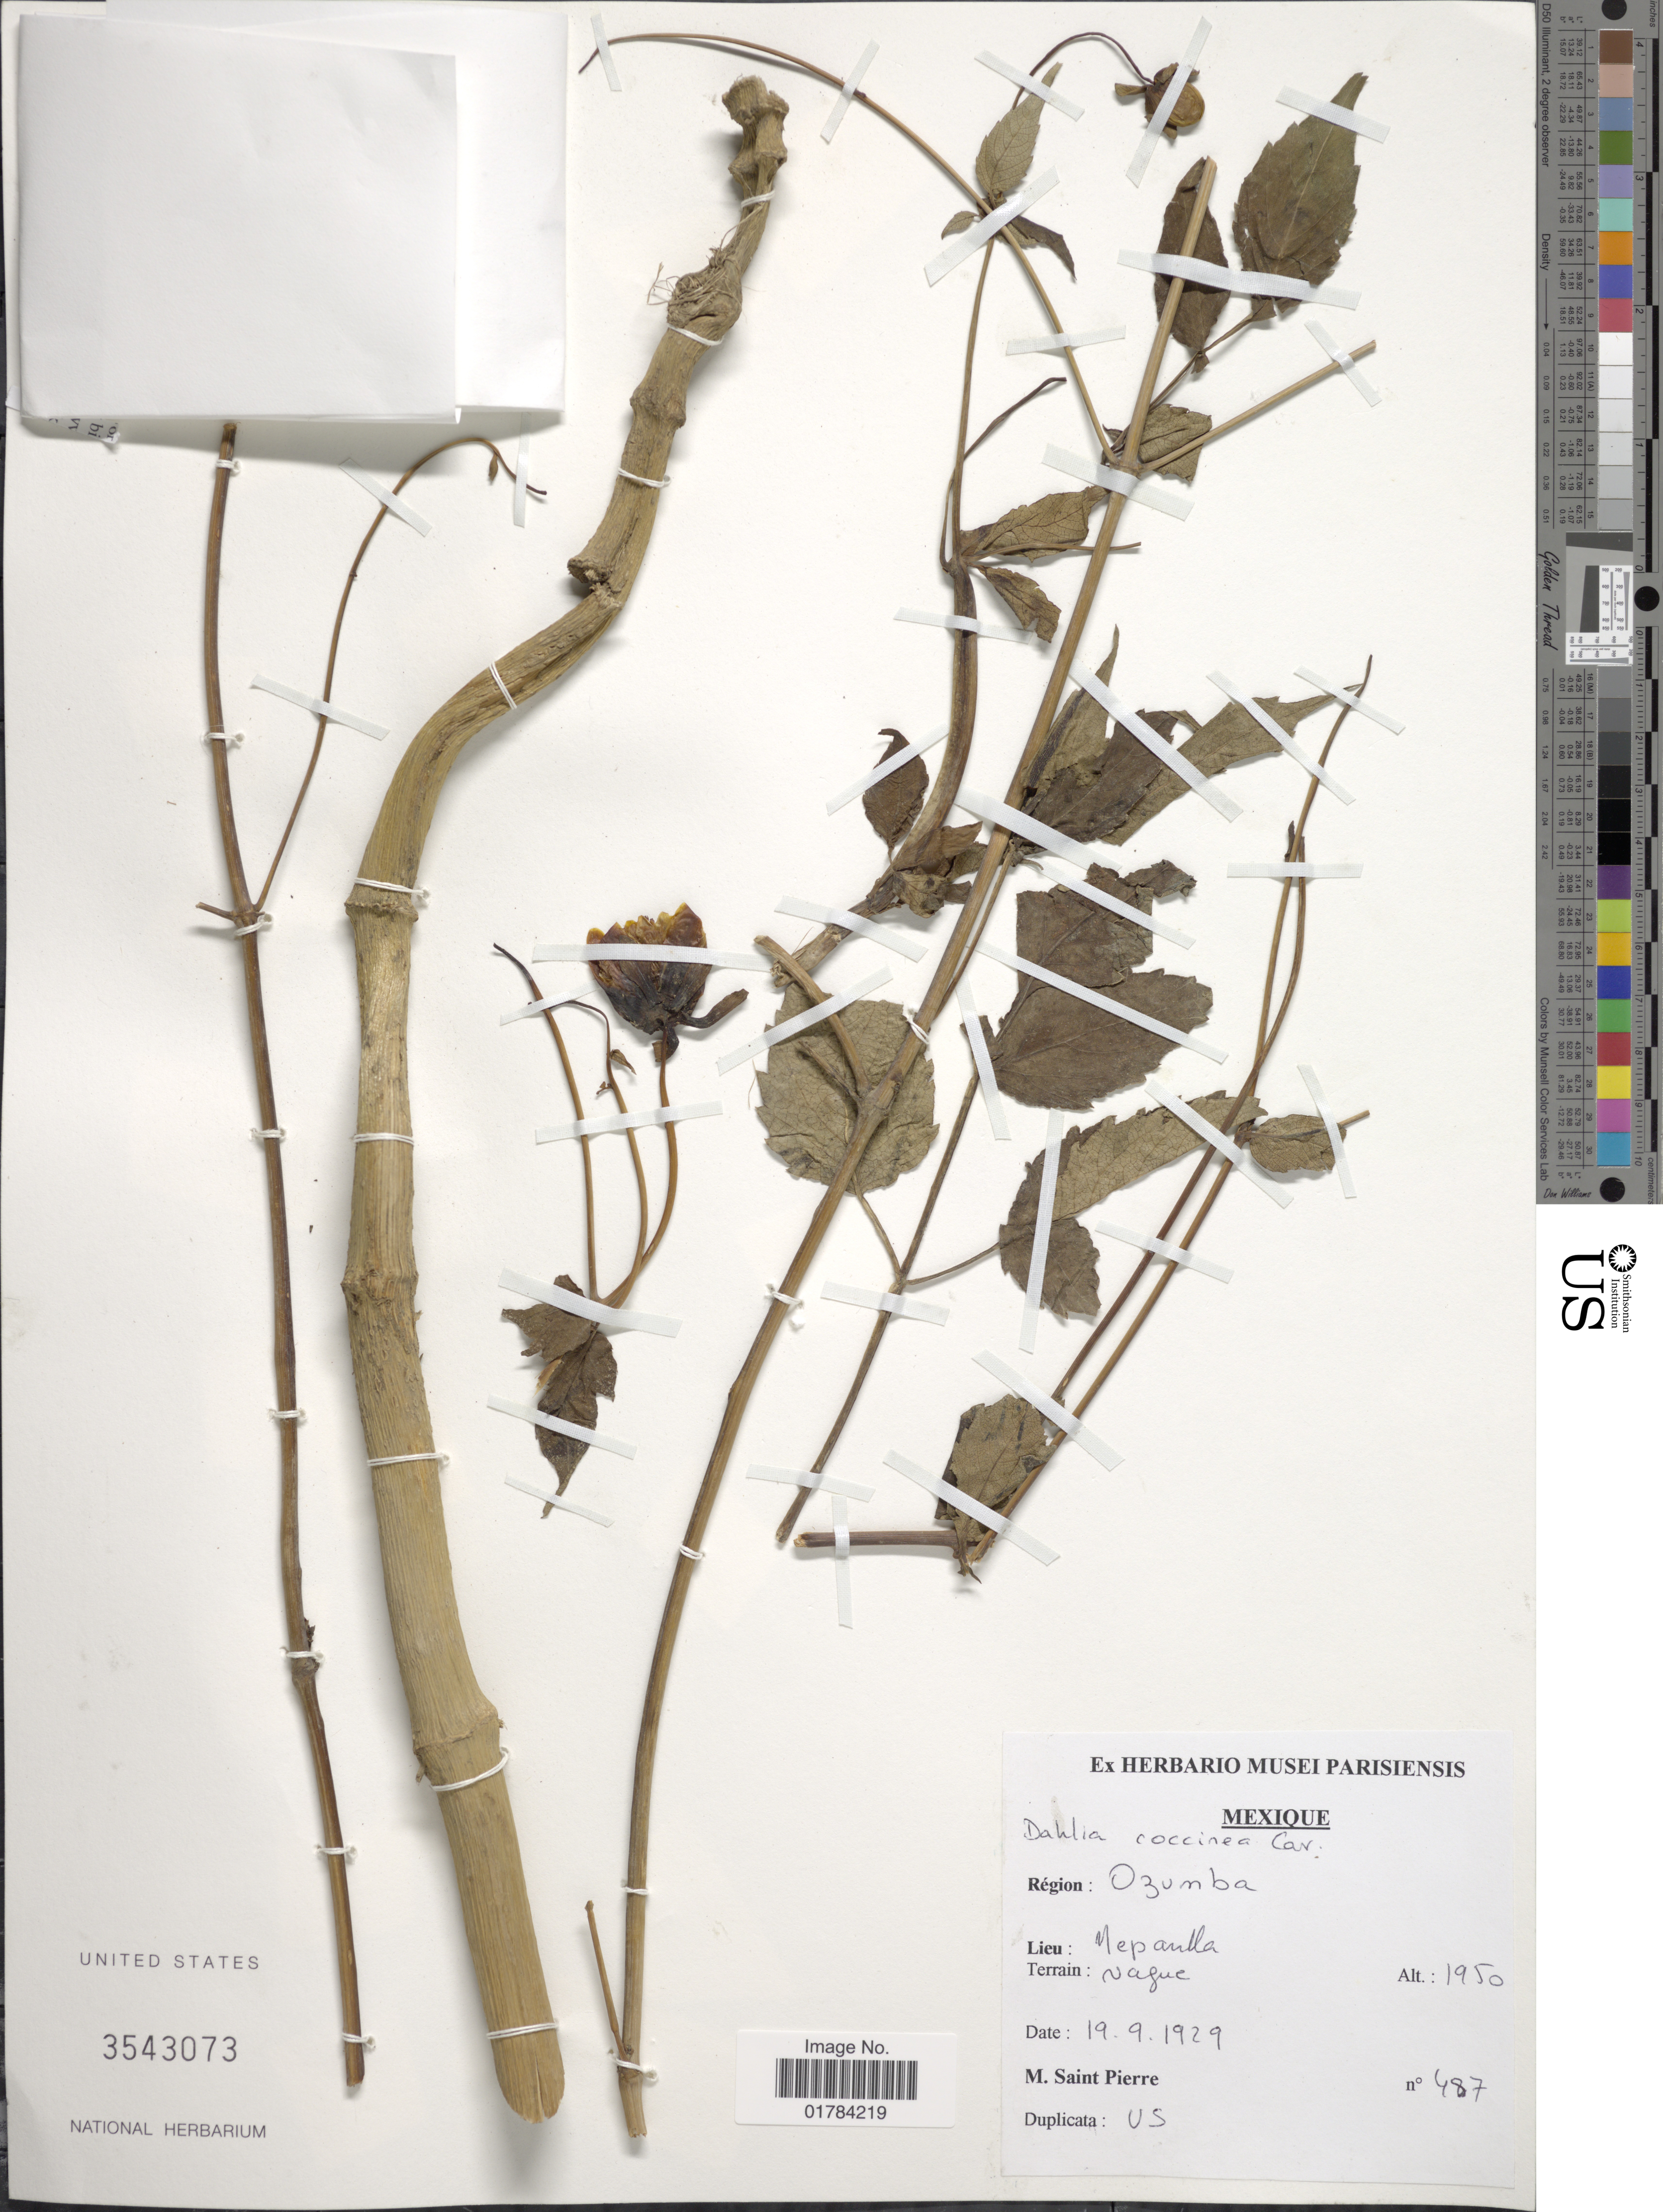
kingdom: Plantae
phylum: Tracheophyta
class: Magnoliopsida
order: Asterales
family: Asteraceae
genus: Dahlia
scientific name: Dahlia coccinea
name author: Cav.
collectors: M. Saint-Pierre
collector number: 487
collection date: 1929-09-19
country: Mexico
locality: Region: Ozumba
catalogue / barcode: US 3543073